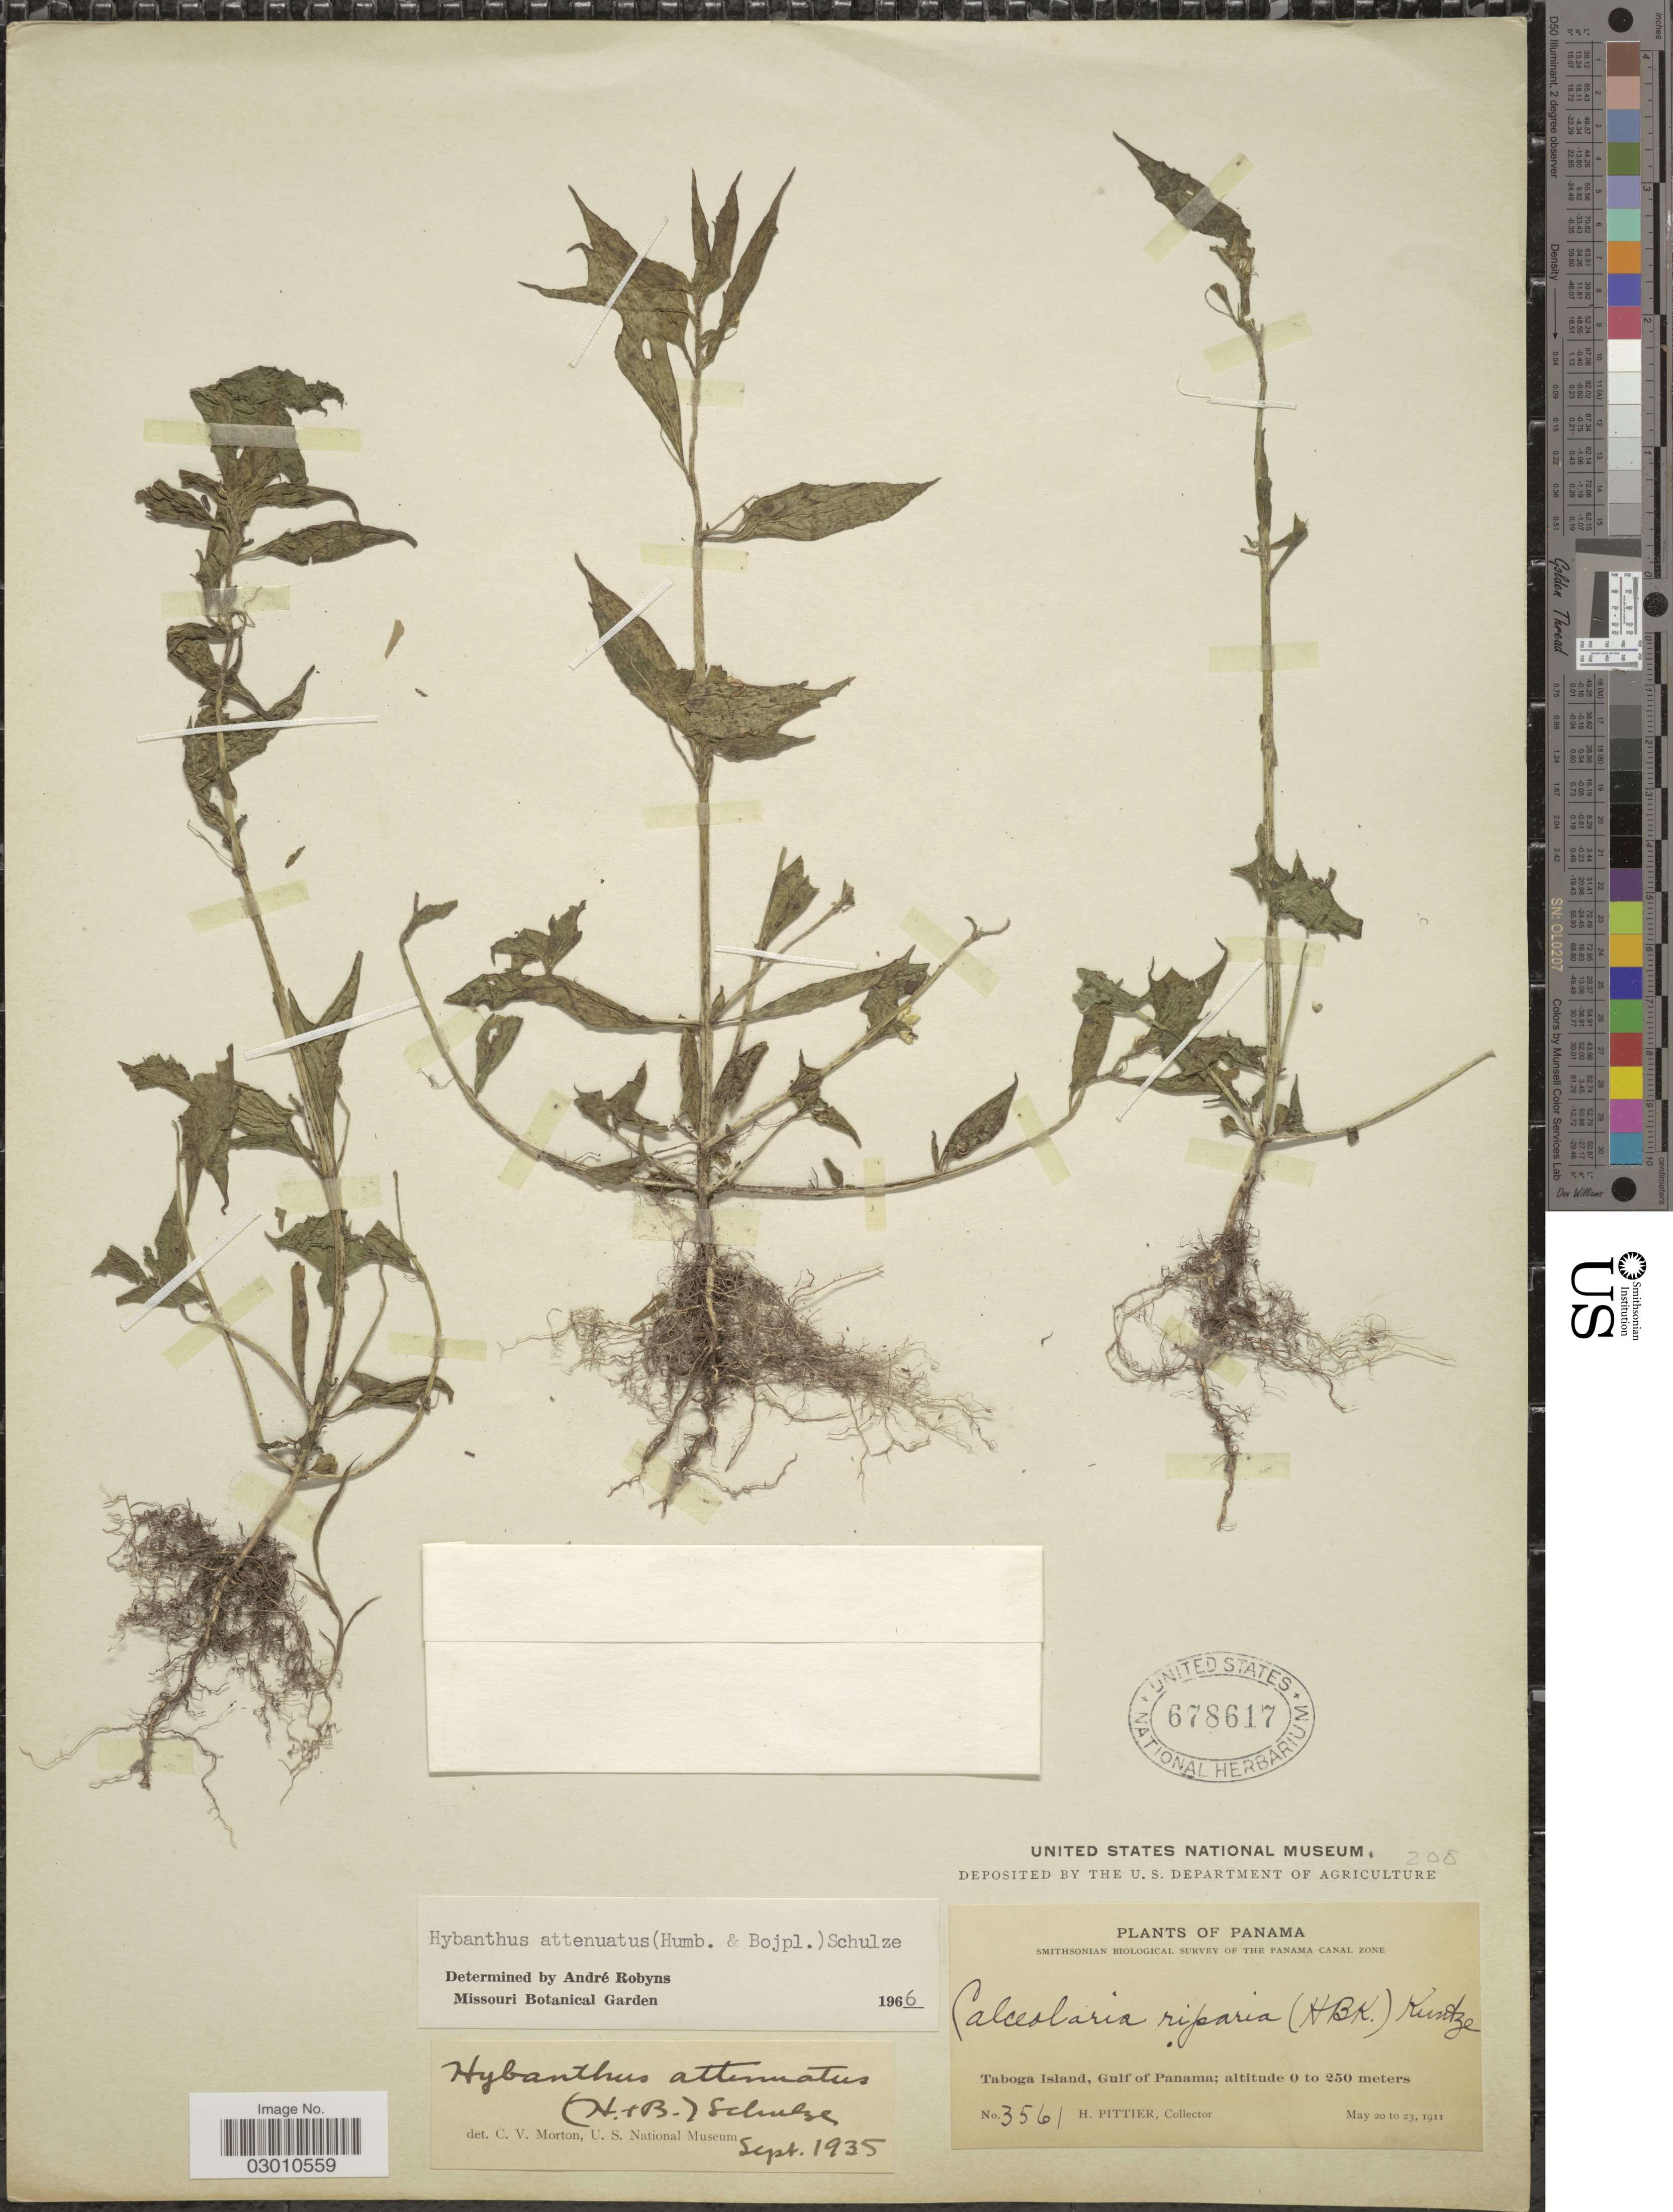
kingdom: Plantae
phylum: Tracheophyta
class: Magnoliopsida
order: Malpighiales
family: Violaceae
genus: Pombalia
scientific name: Pombalia attenuata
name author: (Humb. & Bonpl. ex Willd.) Paula-Souza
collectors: H. F. Pittier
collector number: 3561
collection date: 1911-05-20/1911-05-23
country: Panama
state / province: Panamá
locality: Taboga Island, Gulf of Panama.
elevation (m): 0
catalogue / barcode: US 678617